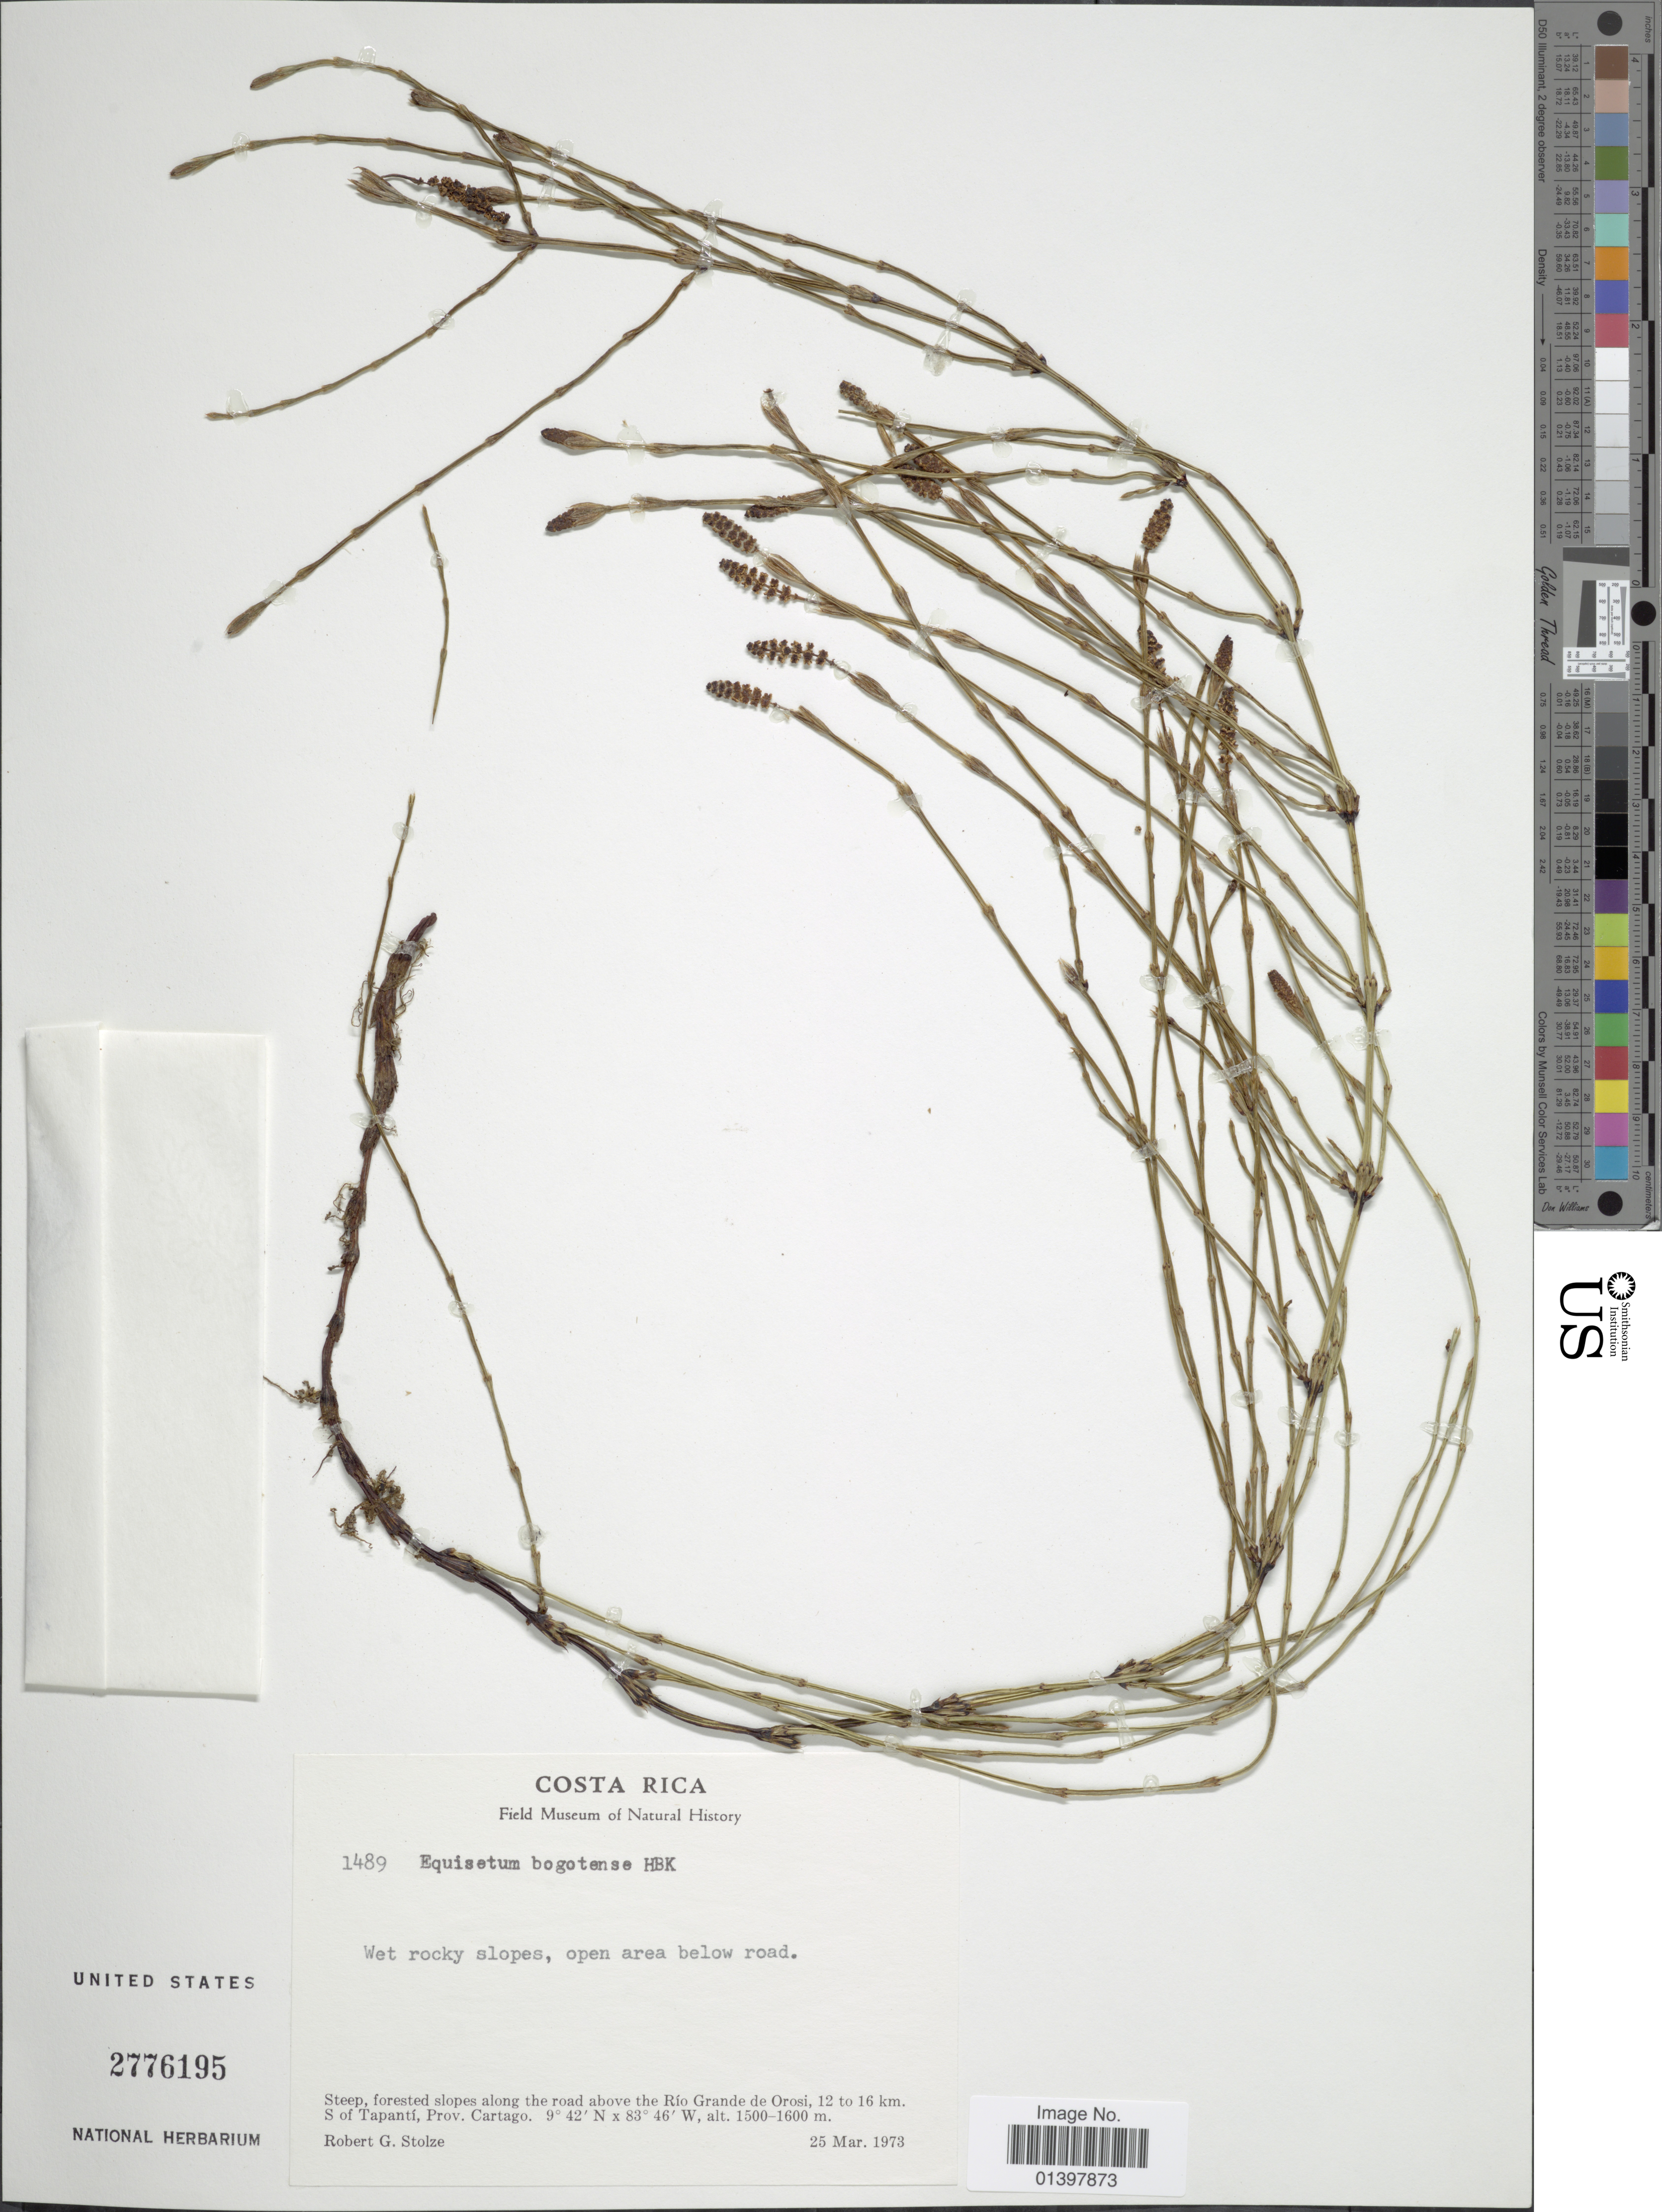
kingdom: Plantae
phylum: Tracheophyta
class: Polypodiopsida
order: Equisetales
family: Equisetaceae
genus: Equisetum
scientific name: Equisetum bogotense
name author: Kunth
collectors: R. G. Stolze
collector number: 1489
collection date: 1973-03-25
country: Costa Rica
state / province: Cartago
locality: Steep, forested slopes along the road above the Río Grandé de orosi, 12 to 16 km S. of Tapantí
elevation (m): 1500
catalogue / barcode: US 2776195